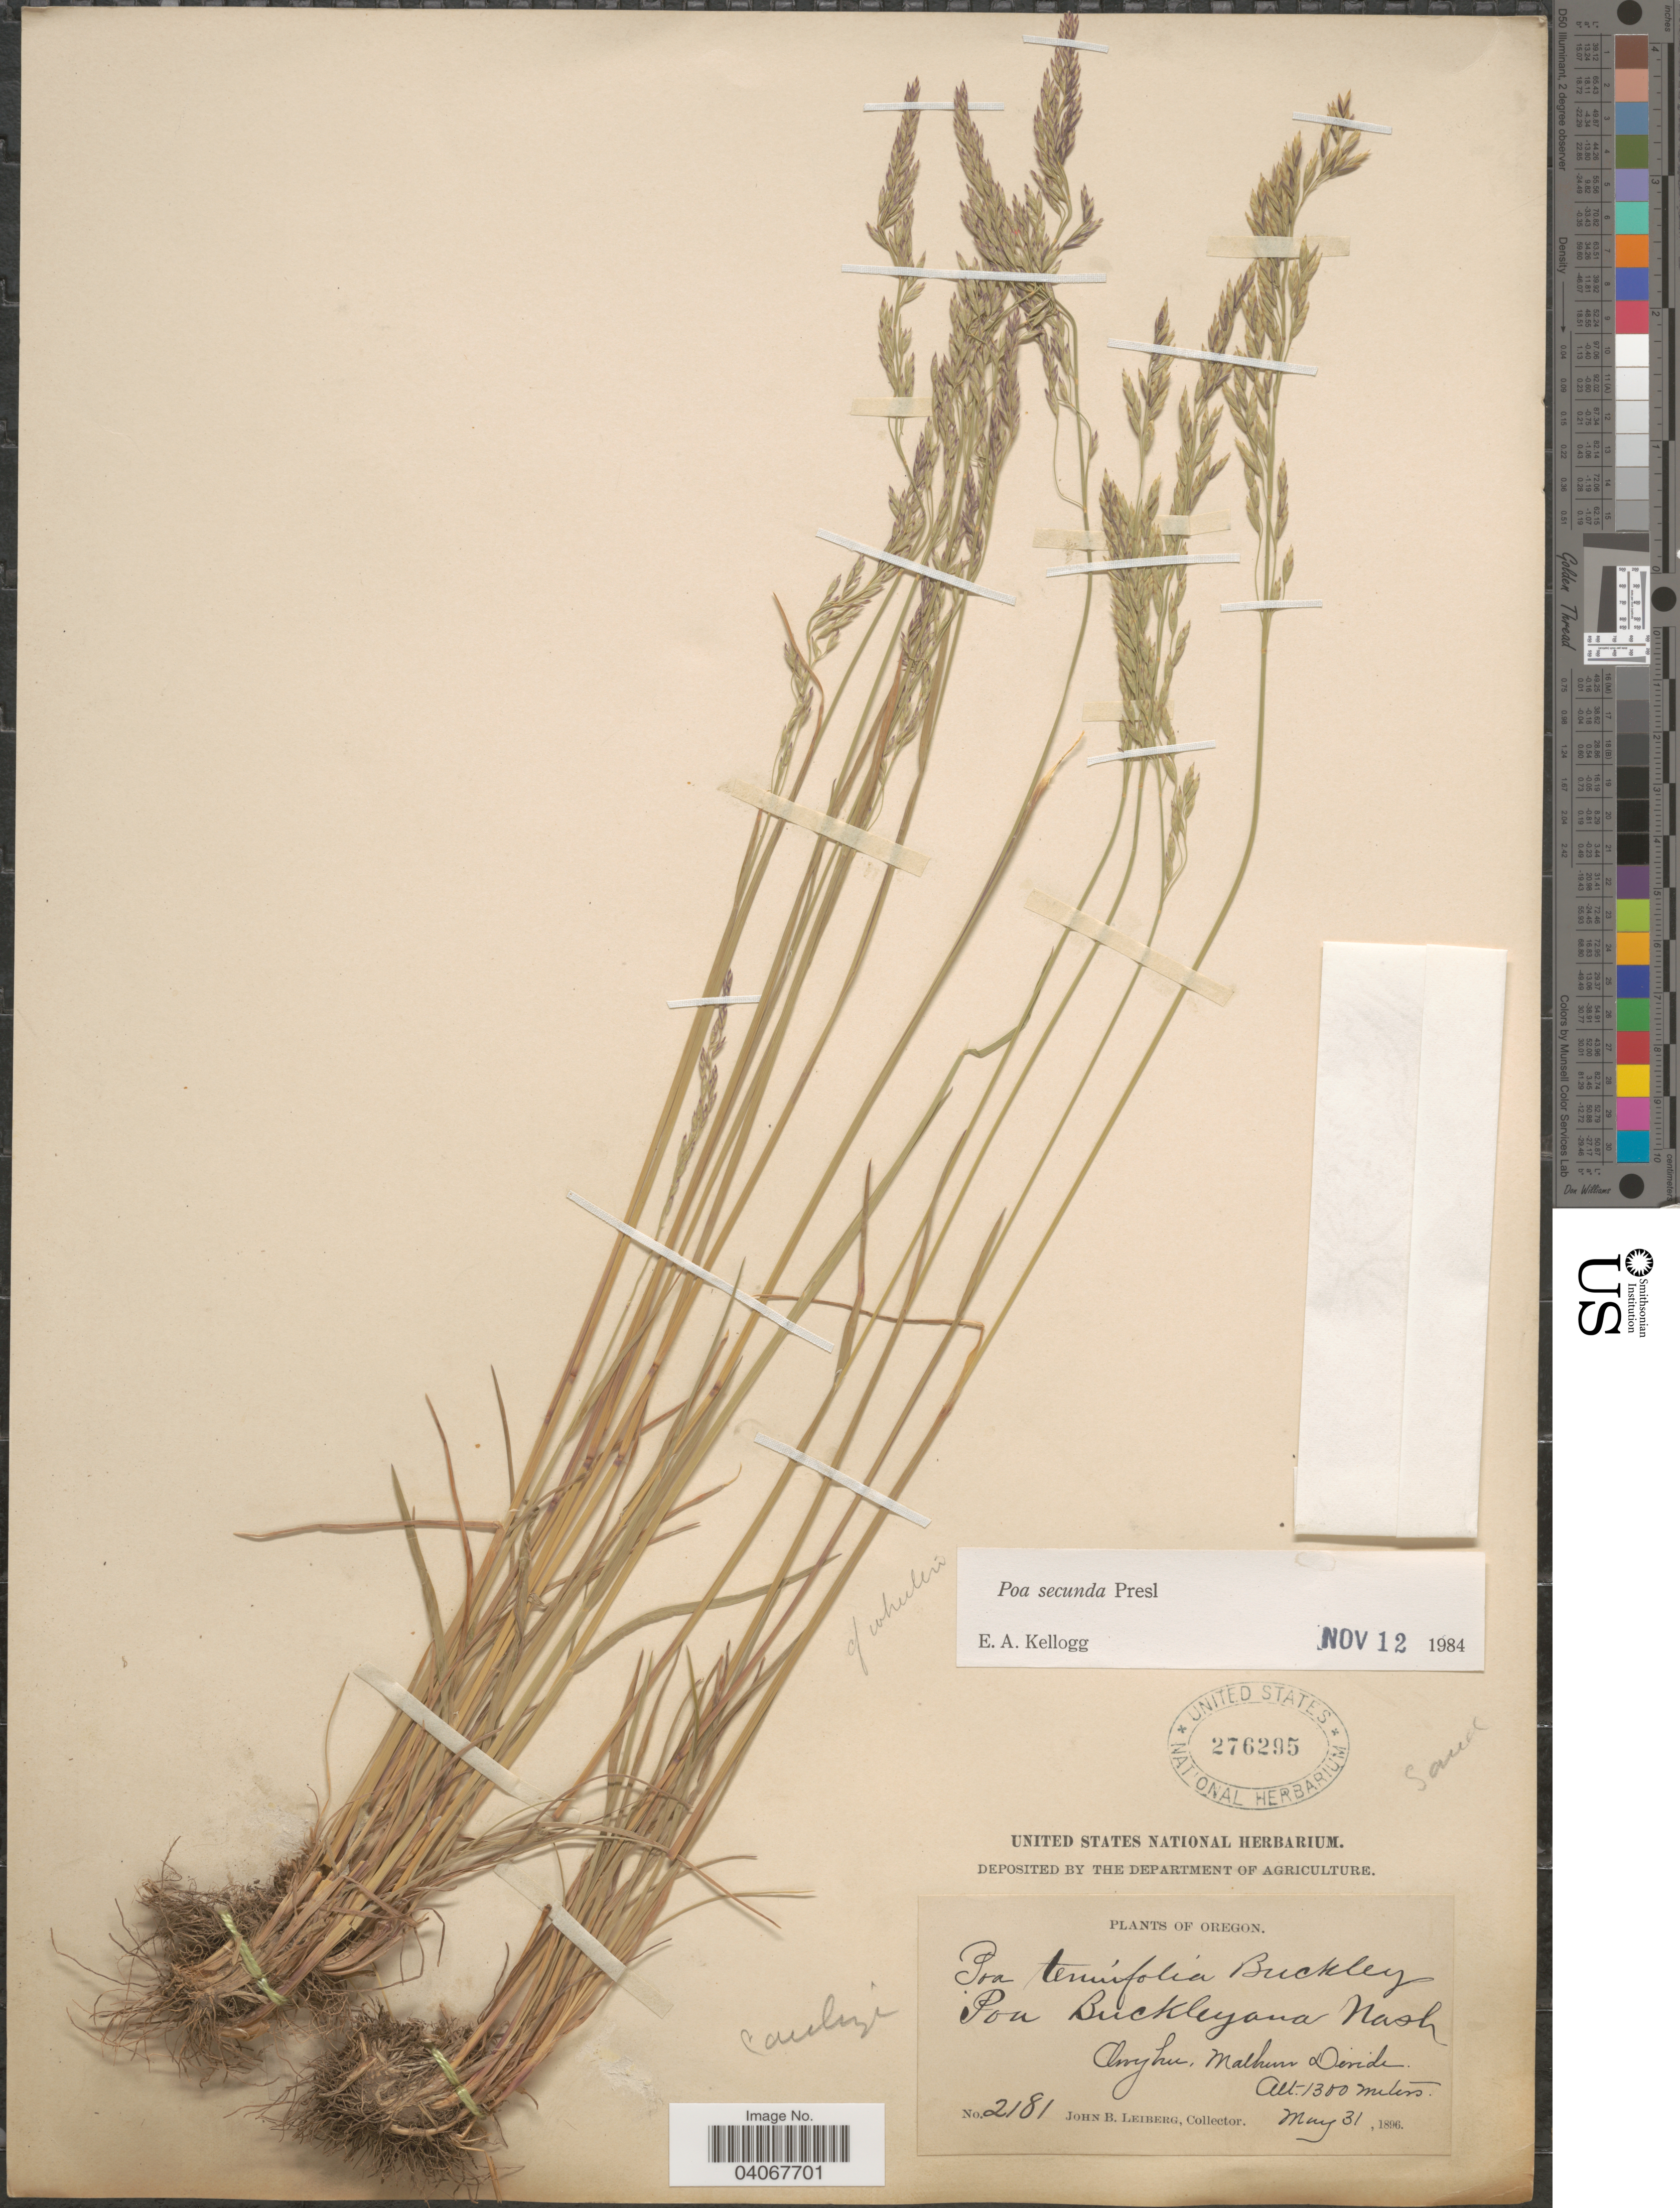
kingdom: Plantae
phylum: Tracheophyta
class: Liliopsida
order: Poales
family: Poaceae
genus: Poa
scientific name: Poa secunda subsp. secunda var. secunda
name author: J. Presl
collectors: J. B. Leiberg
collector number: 2181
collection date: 1896-05-31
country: United States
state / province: Oregon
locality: Owyhee, Malheur Divide.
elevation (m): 1300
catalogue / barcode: US 276295